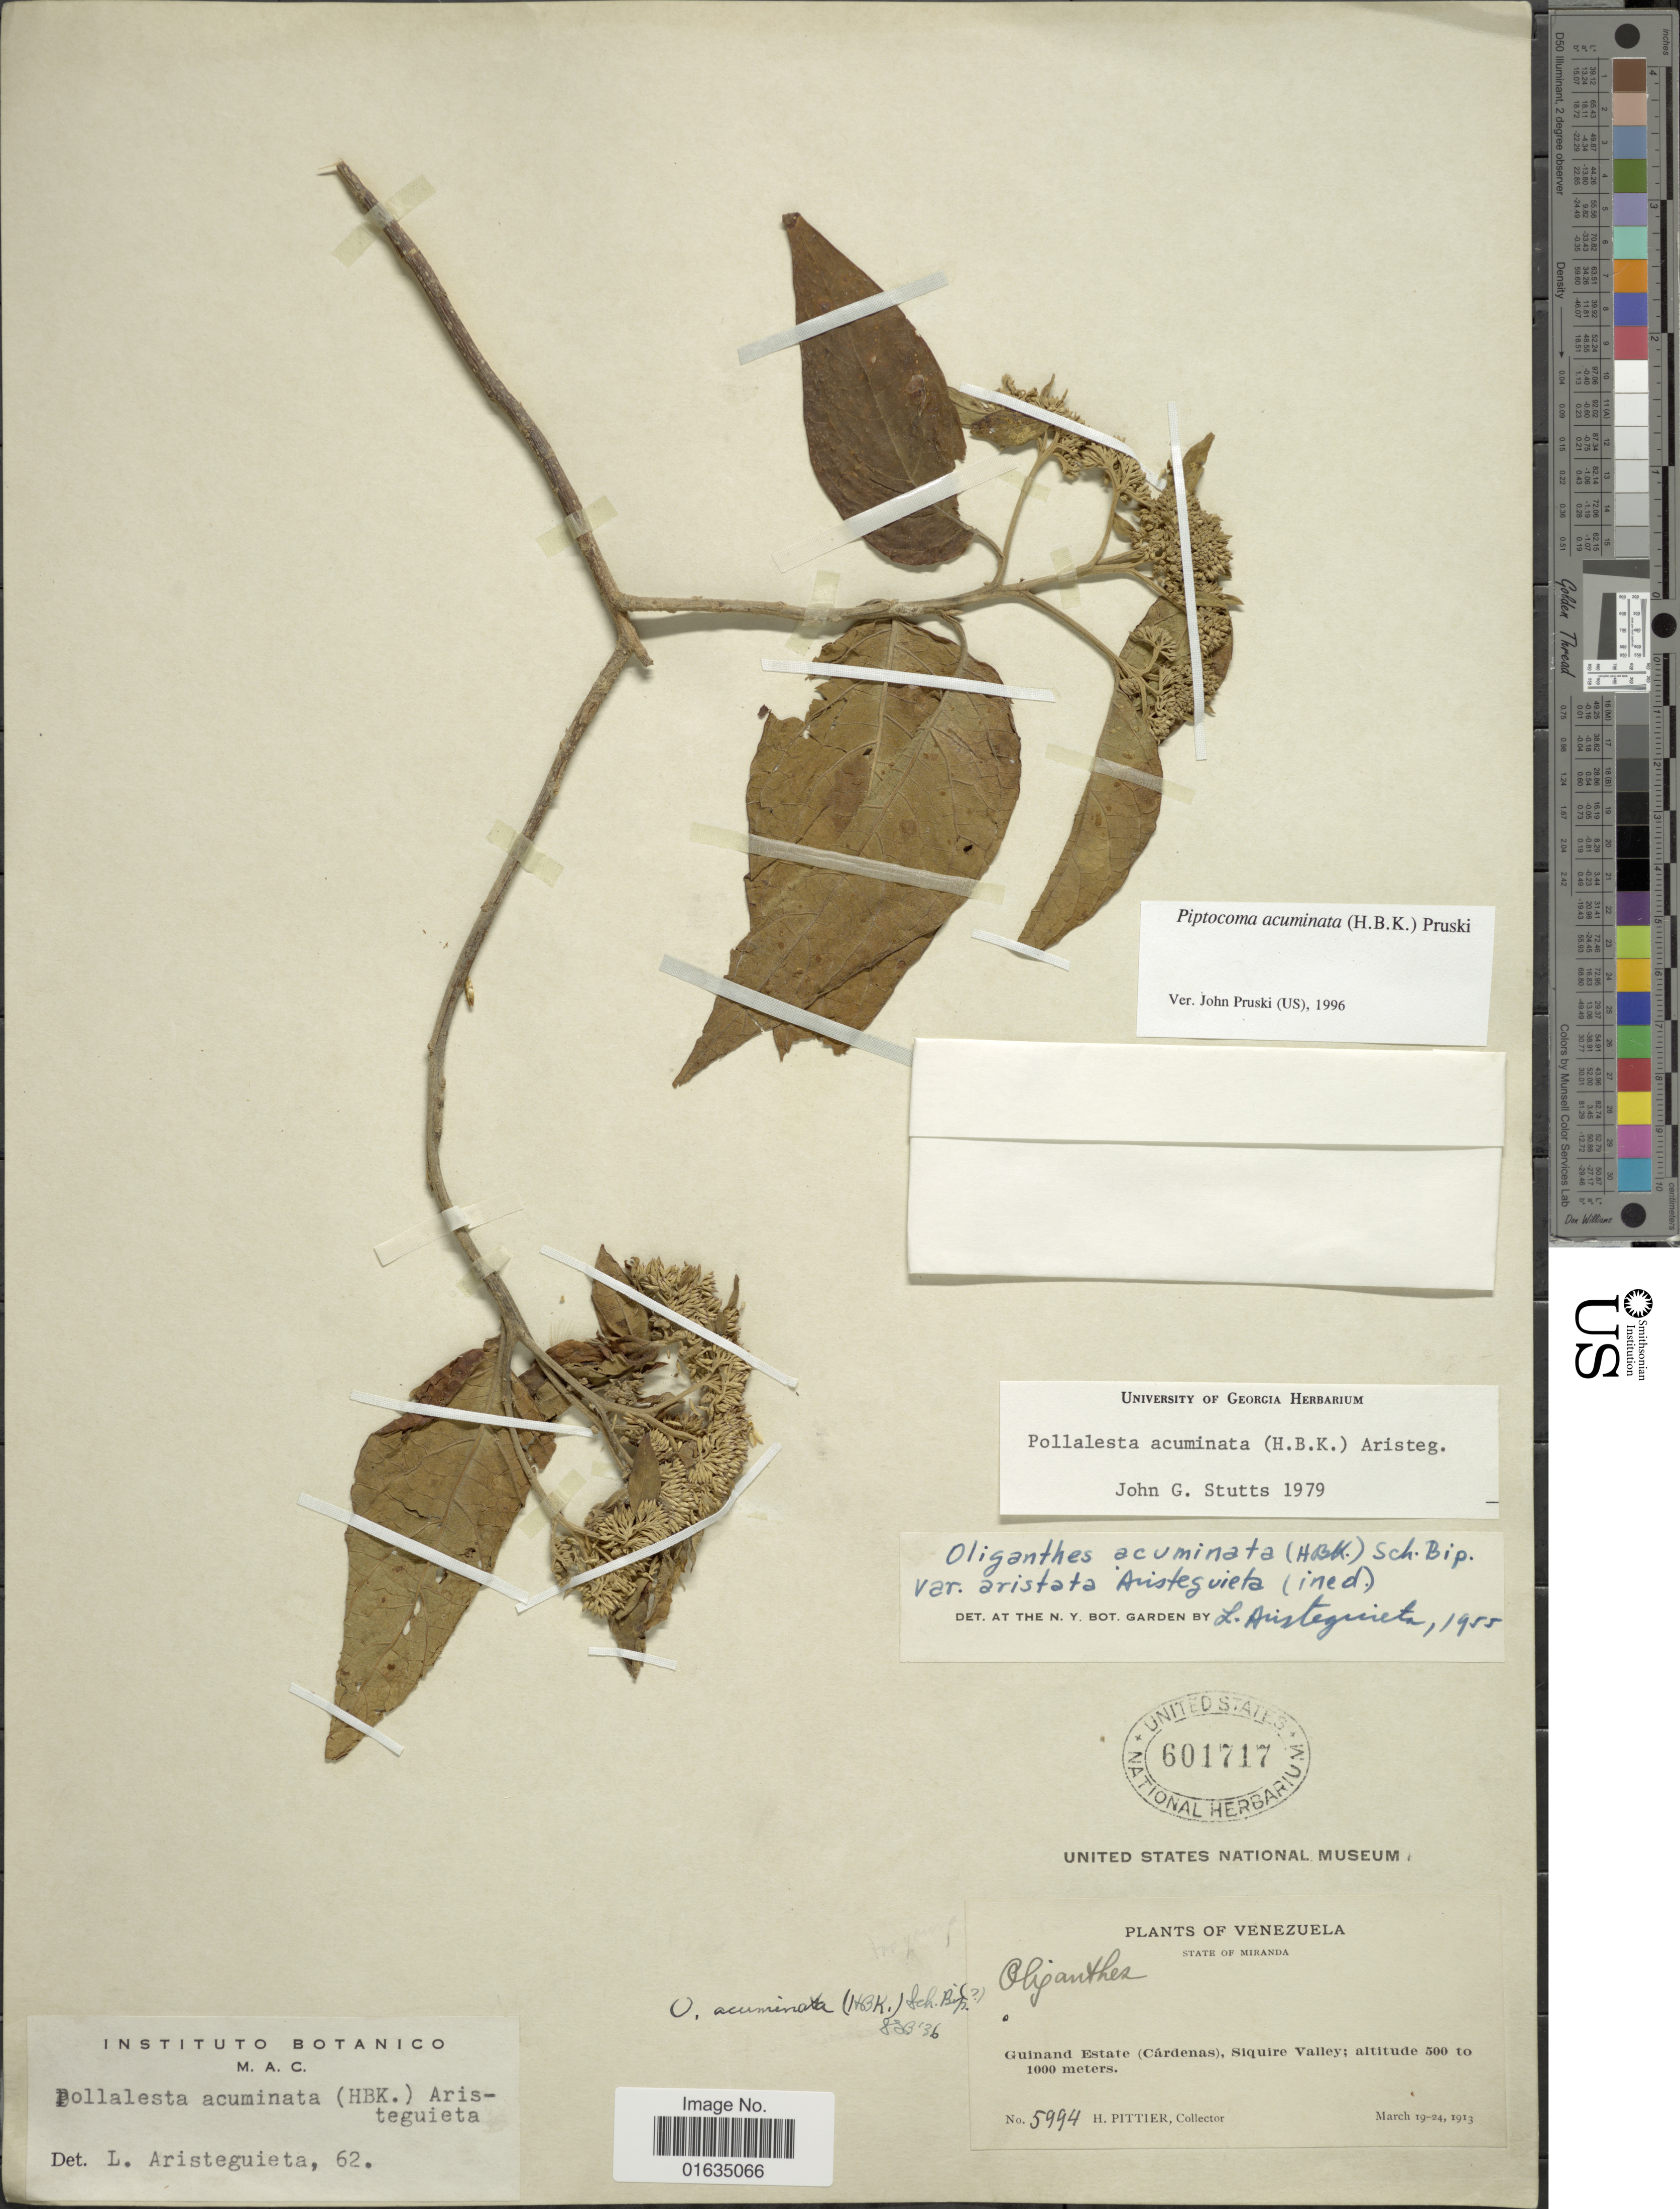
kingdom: Plantae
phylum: Tracheophyta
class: Magnoliopsida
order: Asterales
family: Asteraceae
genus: Pollalesta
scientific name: Pollalesta acuminata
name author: (Kunth) Aristeg.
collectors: H. F. Pittier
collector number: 5994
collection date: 1913-03-19/1913-03-24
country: Venezuela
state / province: Miranda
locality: State of Miranda, Guinand Estate (Cardenas), Siquire Valley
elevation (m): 500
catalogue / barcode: US 601717